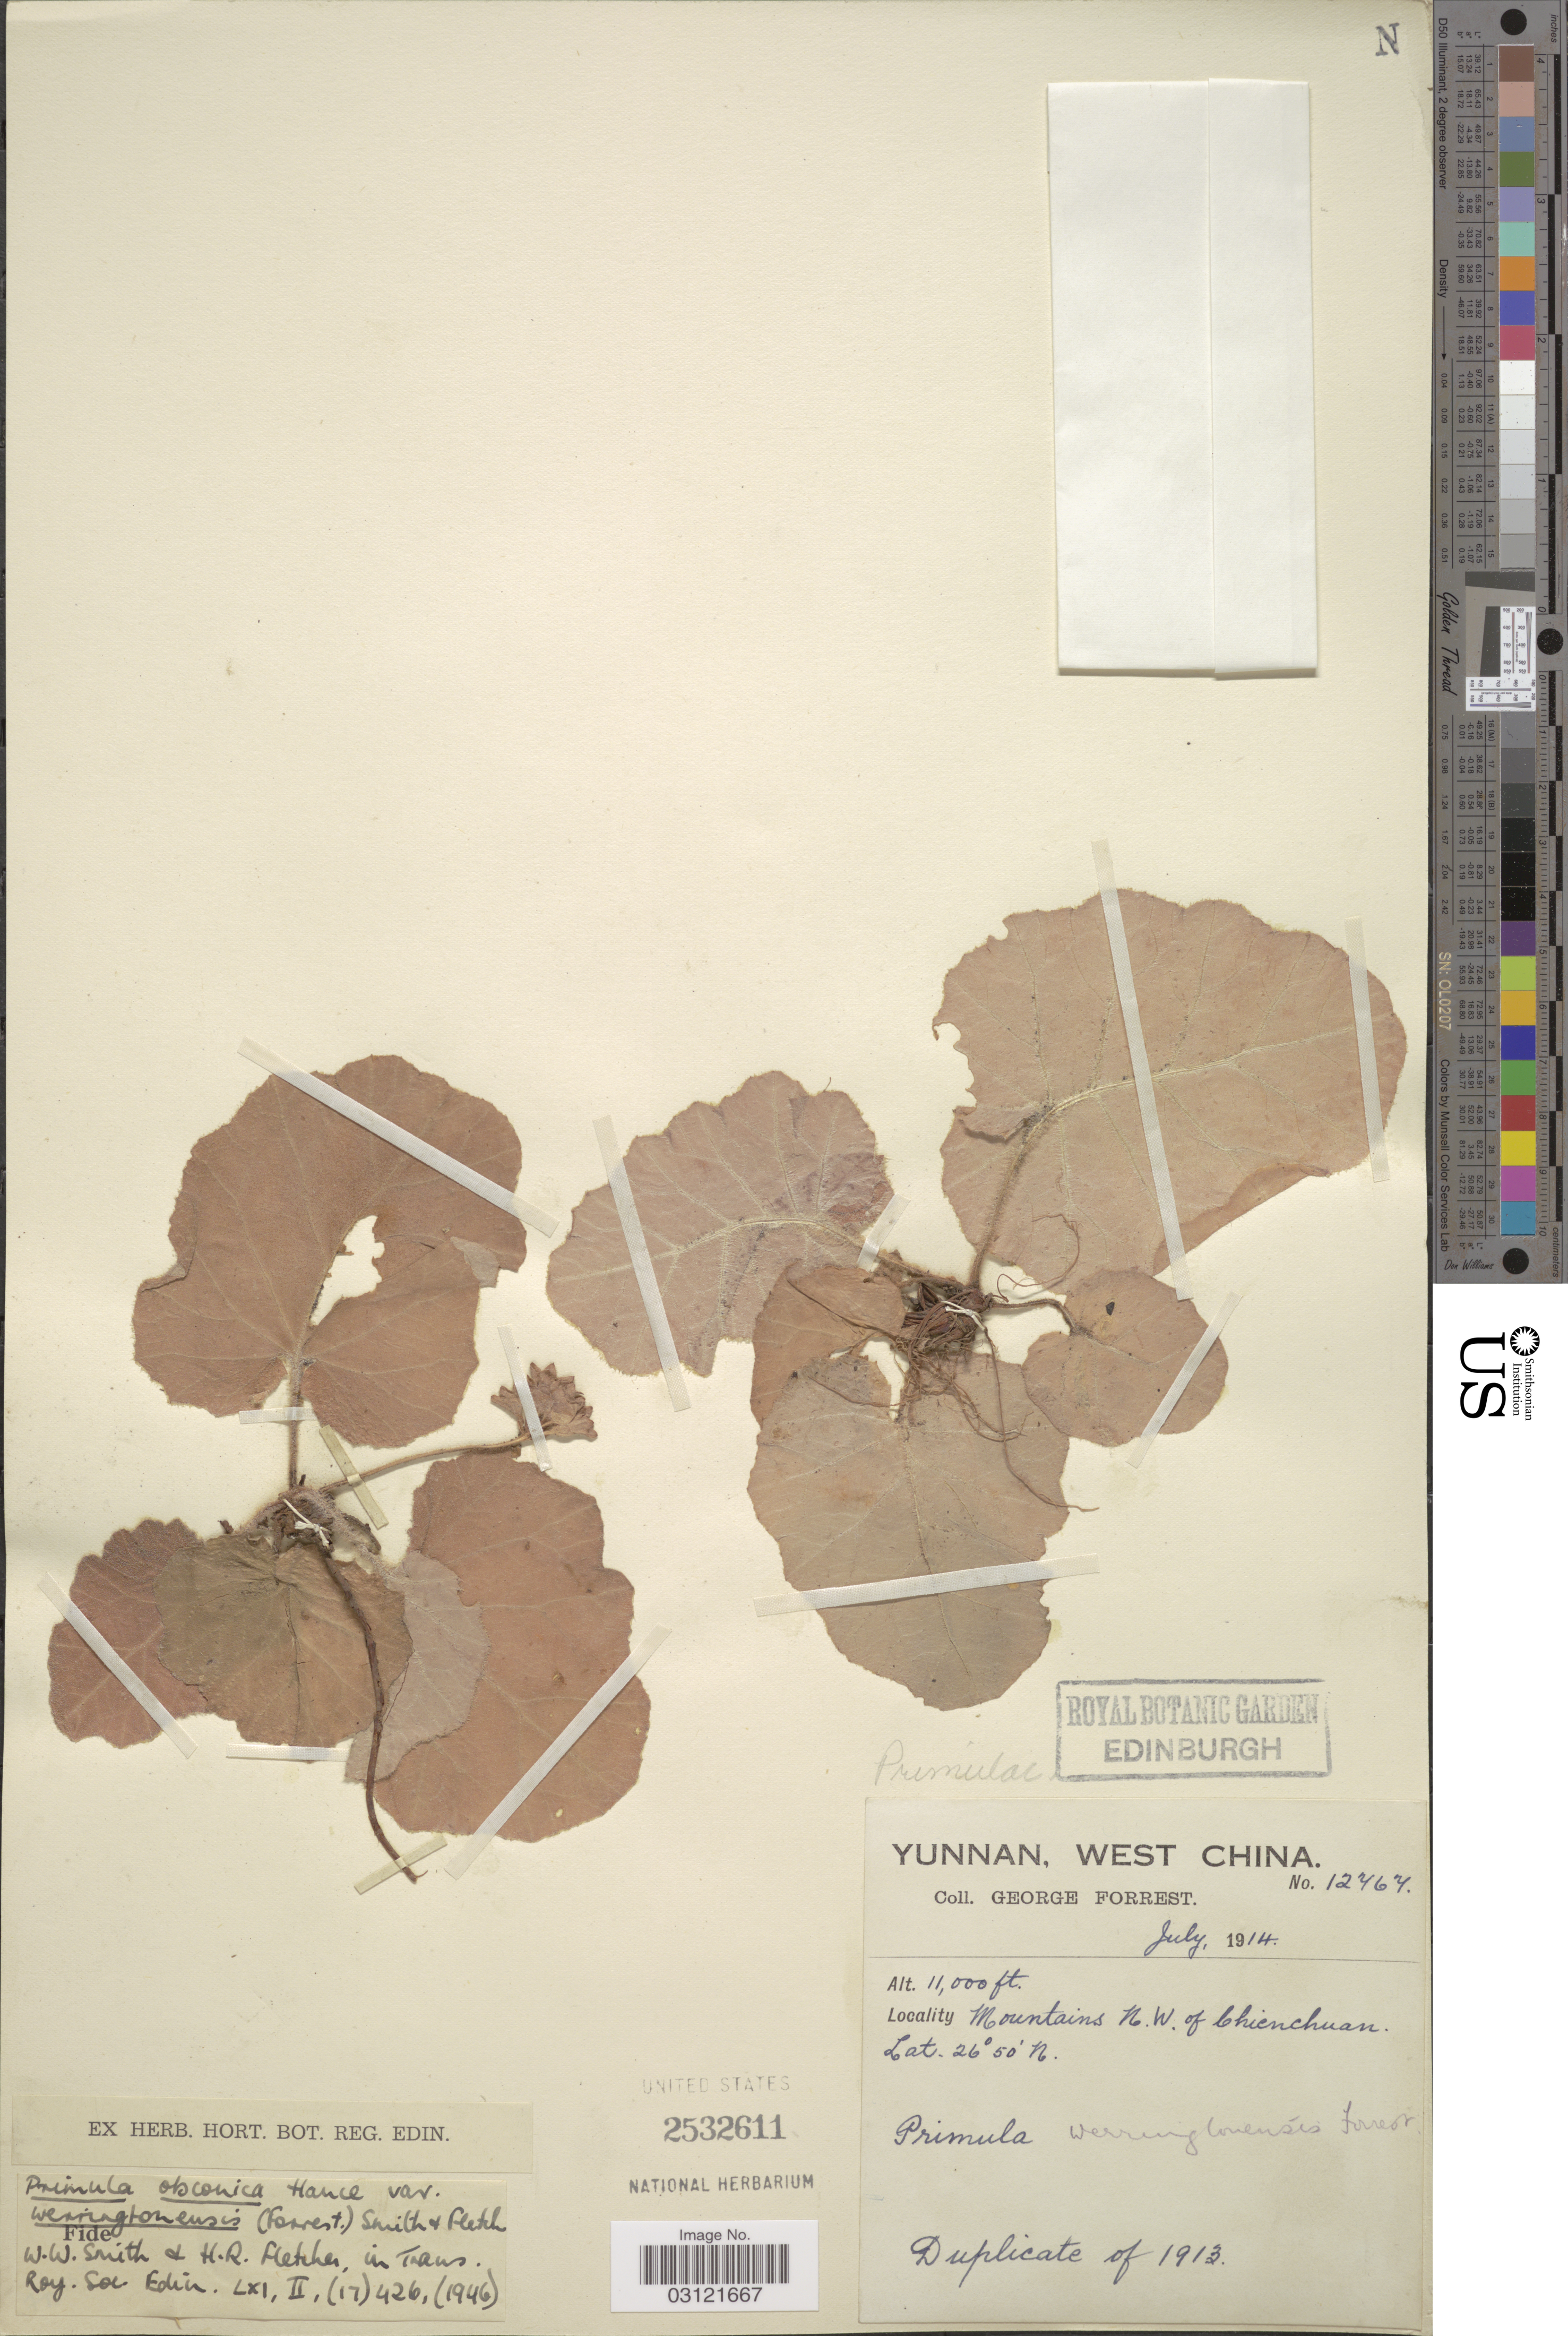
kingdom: Plantae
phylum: Tracheophyta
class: Magnoliopsida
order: Ericales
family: Primulaceae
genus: Primula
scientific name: Primula obconica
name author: Hance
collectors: G. Forrest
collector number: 12767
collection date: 1914-07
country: China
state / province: Yunnan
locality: West China, Mountains N.W. of Chienchuan.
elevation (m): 3353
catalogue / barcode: US 2532611